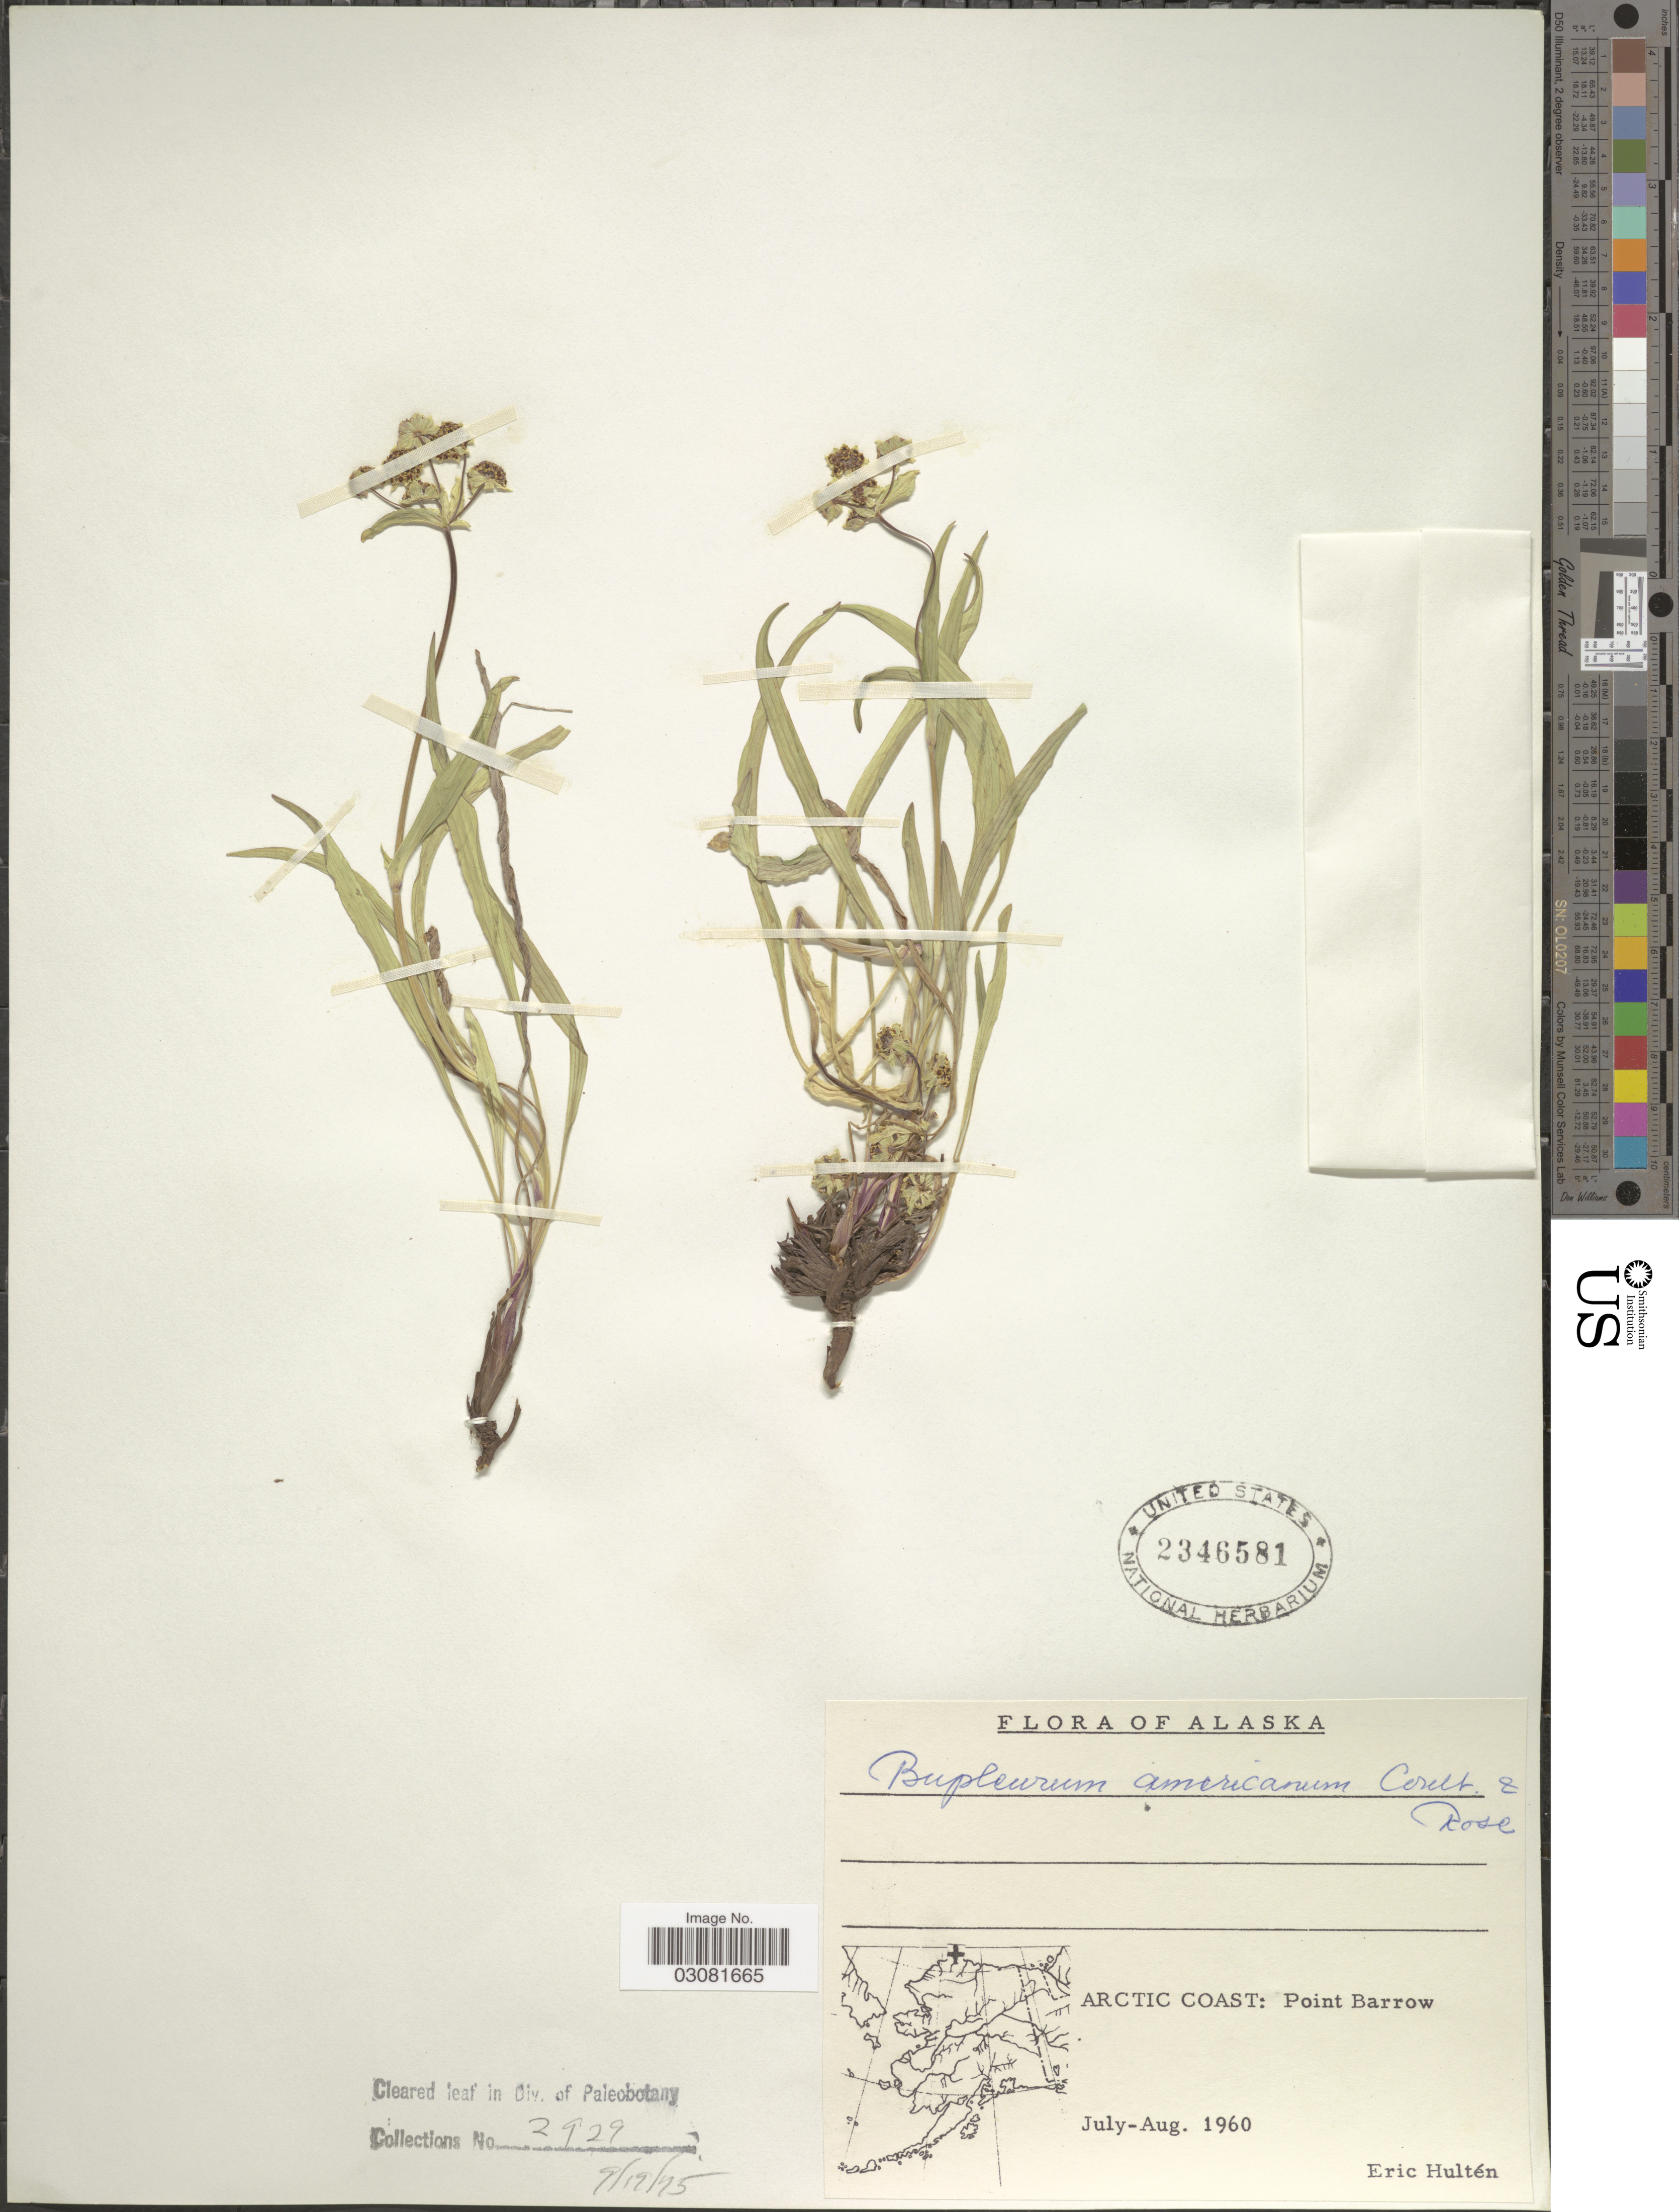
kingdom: Plantae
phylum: Tracheophyta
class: Magnoliopsida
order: Apiales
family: Apiaceae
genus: Bupleurum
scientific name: Bupleurum americanum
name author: J.M. Coult. & Rose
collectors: E. G. Hultén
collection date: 1960-07/1960-08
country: United States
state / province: Alaska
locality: Arctic Coast: Point Barrow.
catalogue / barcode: US 2346581